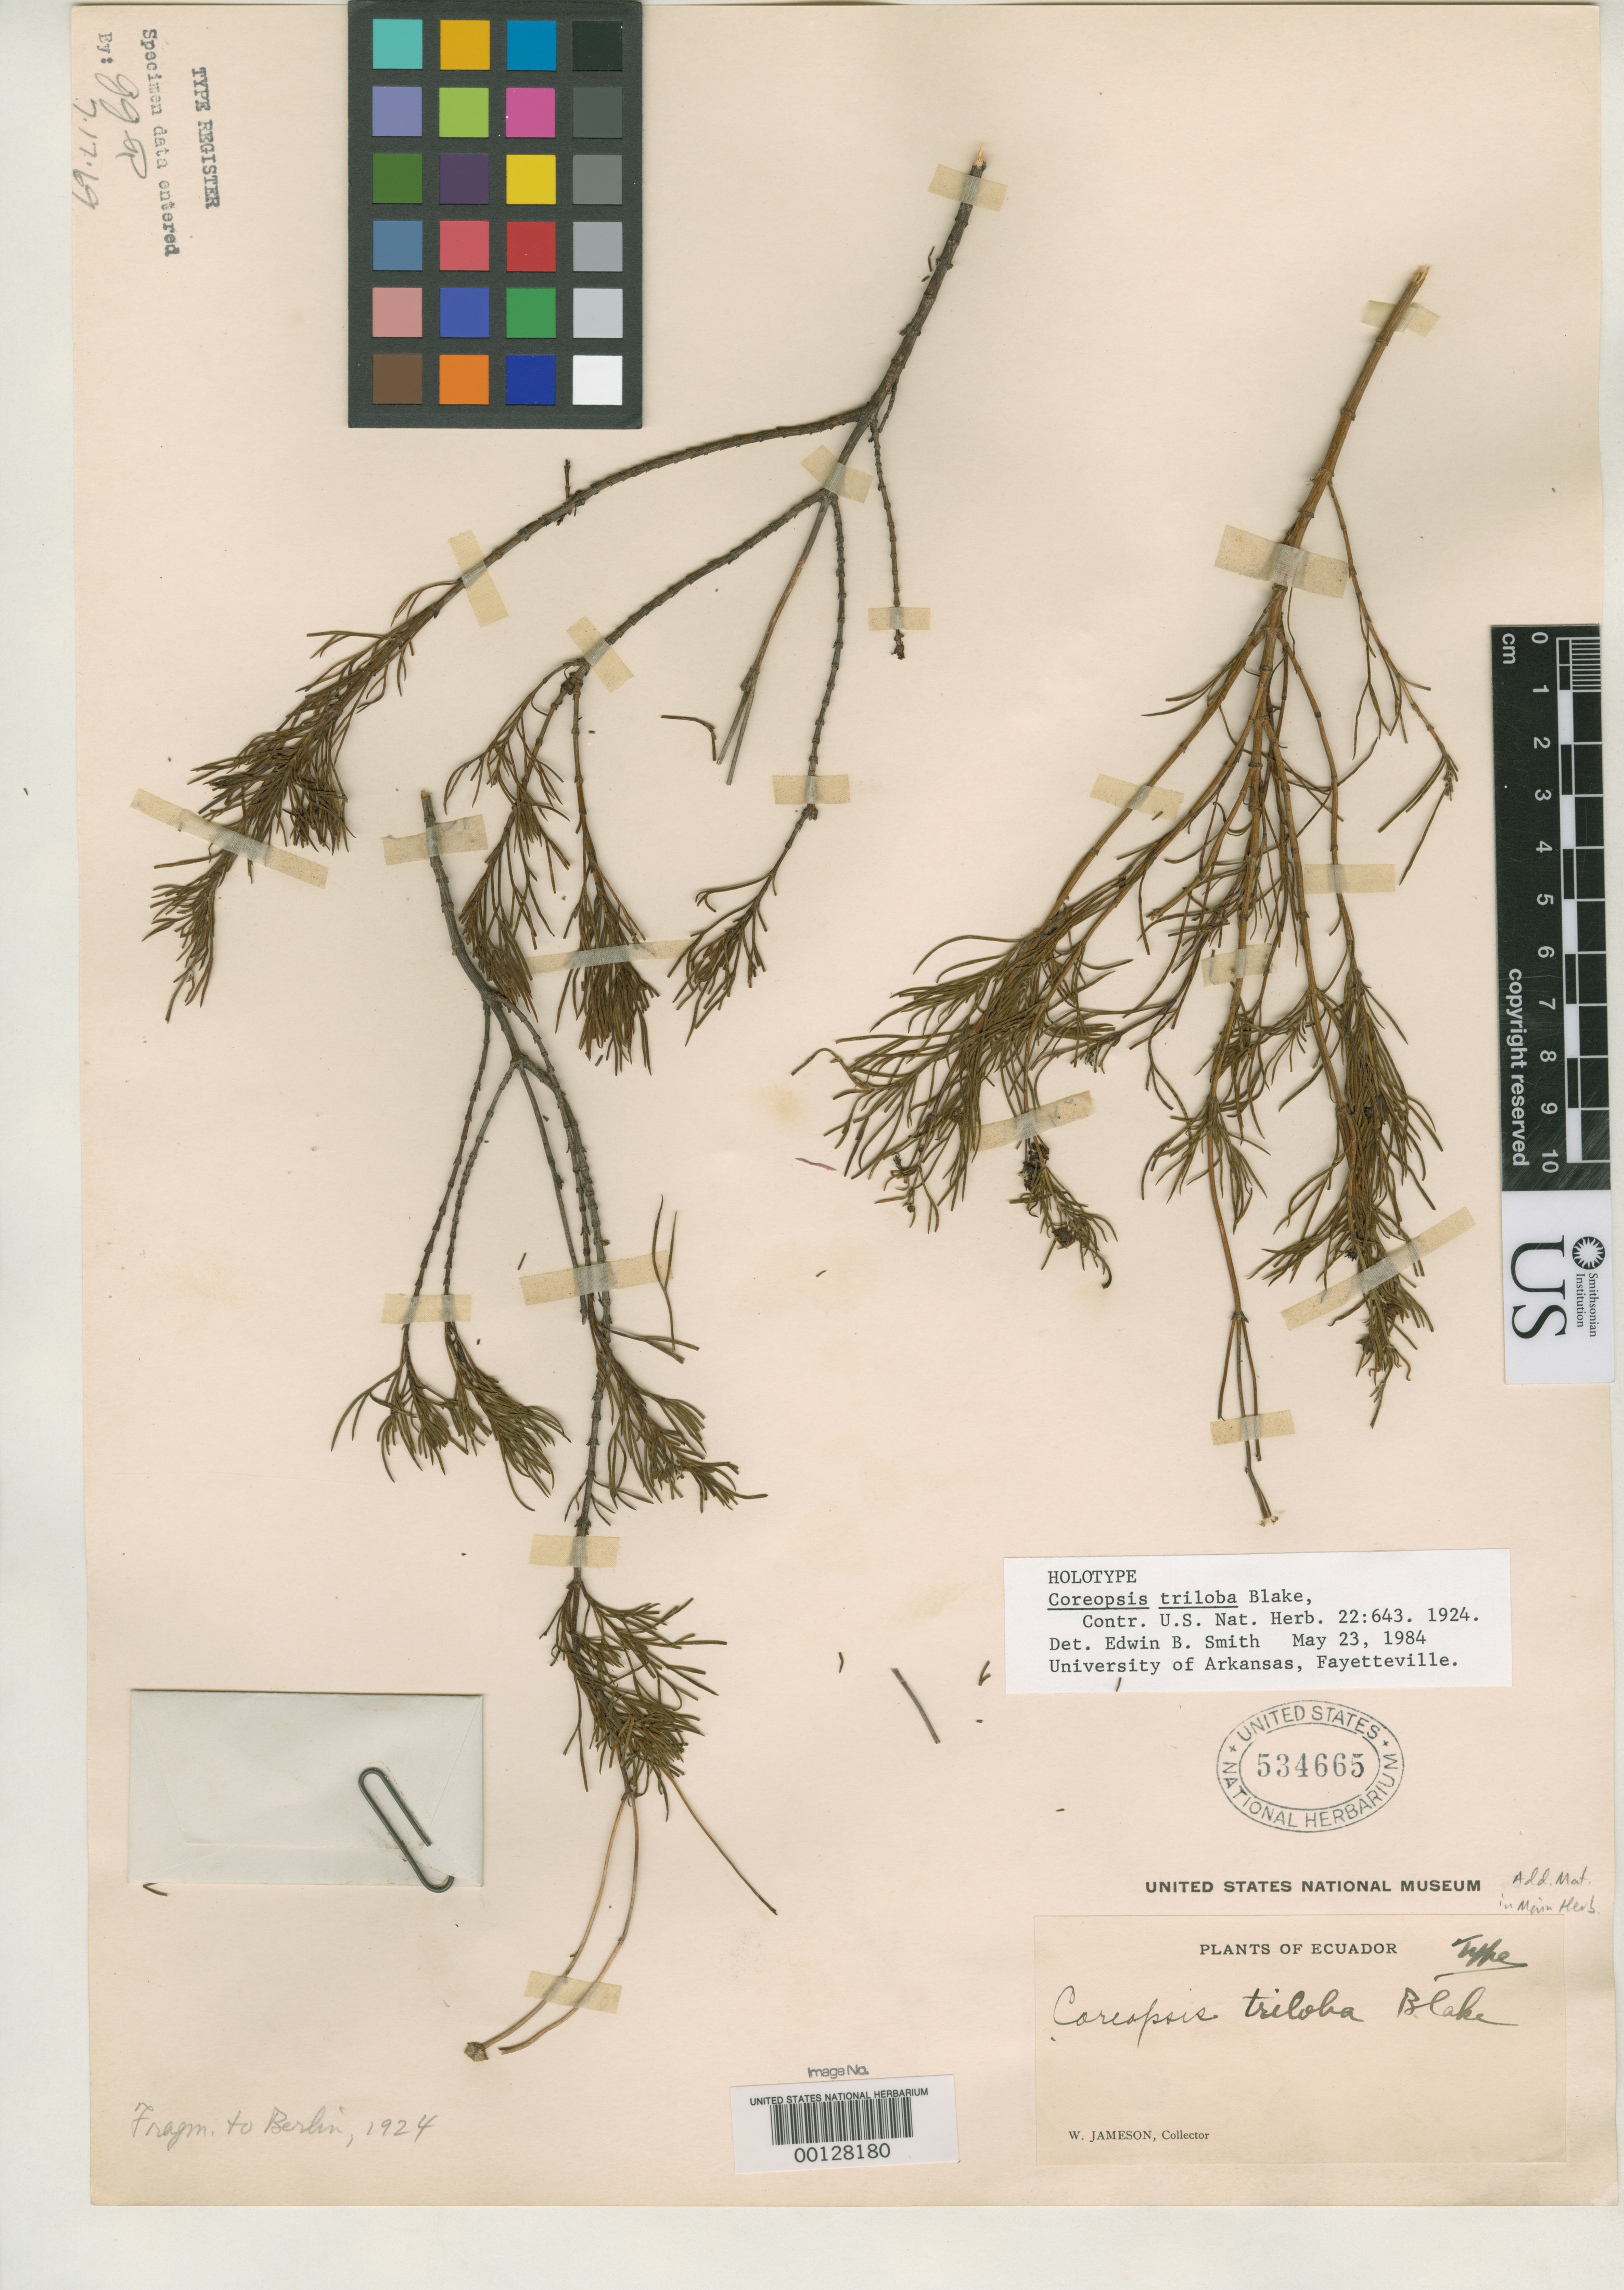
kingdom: Plantae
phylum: Tracheophyta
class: Magnoliopsida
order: Asterales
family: Asteraceae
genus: Coreopsis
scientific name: Coreopsis triloba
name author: S.F. Blake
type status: Holotype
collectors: W. Jameson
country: Ecuador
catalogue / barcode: US 534665